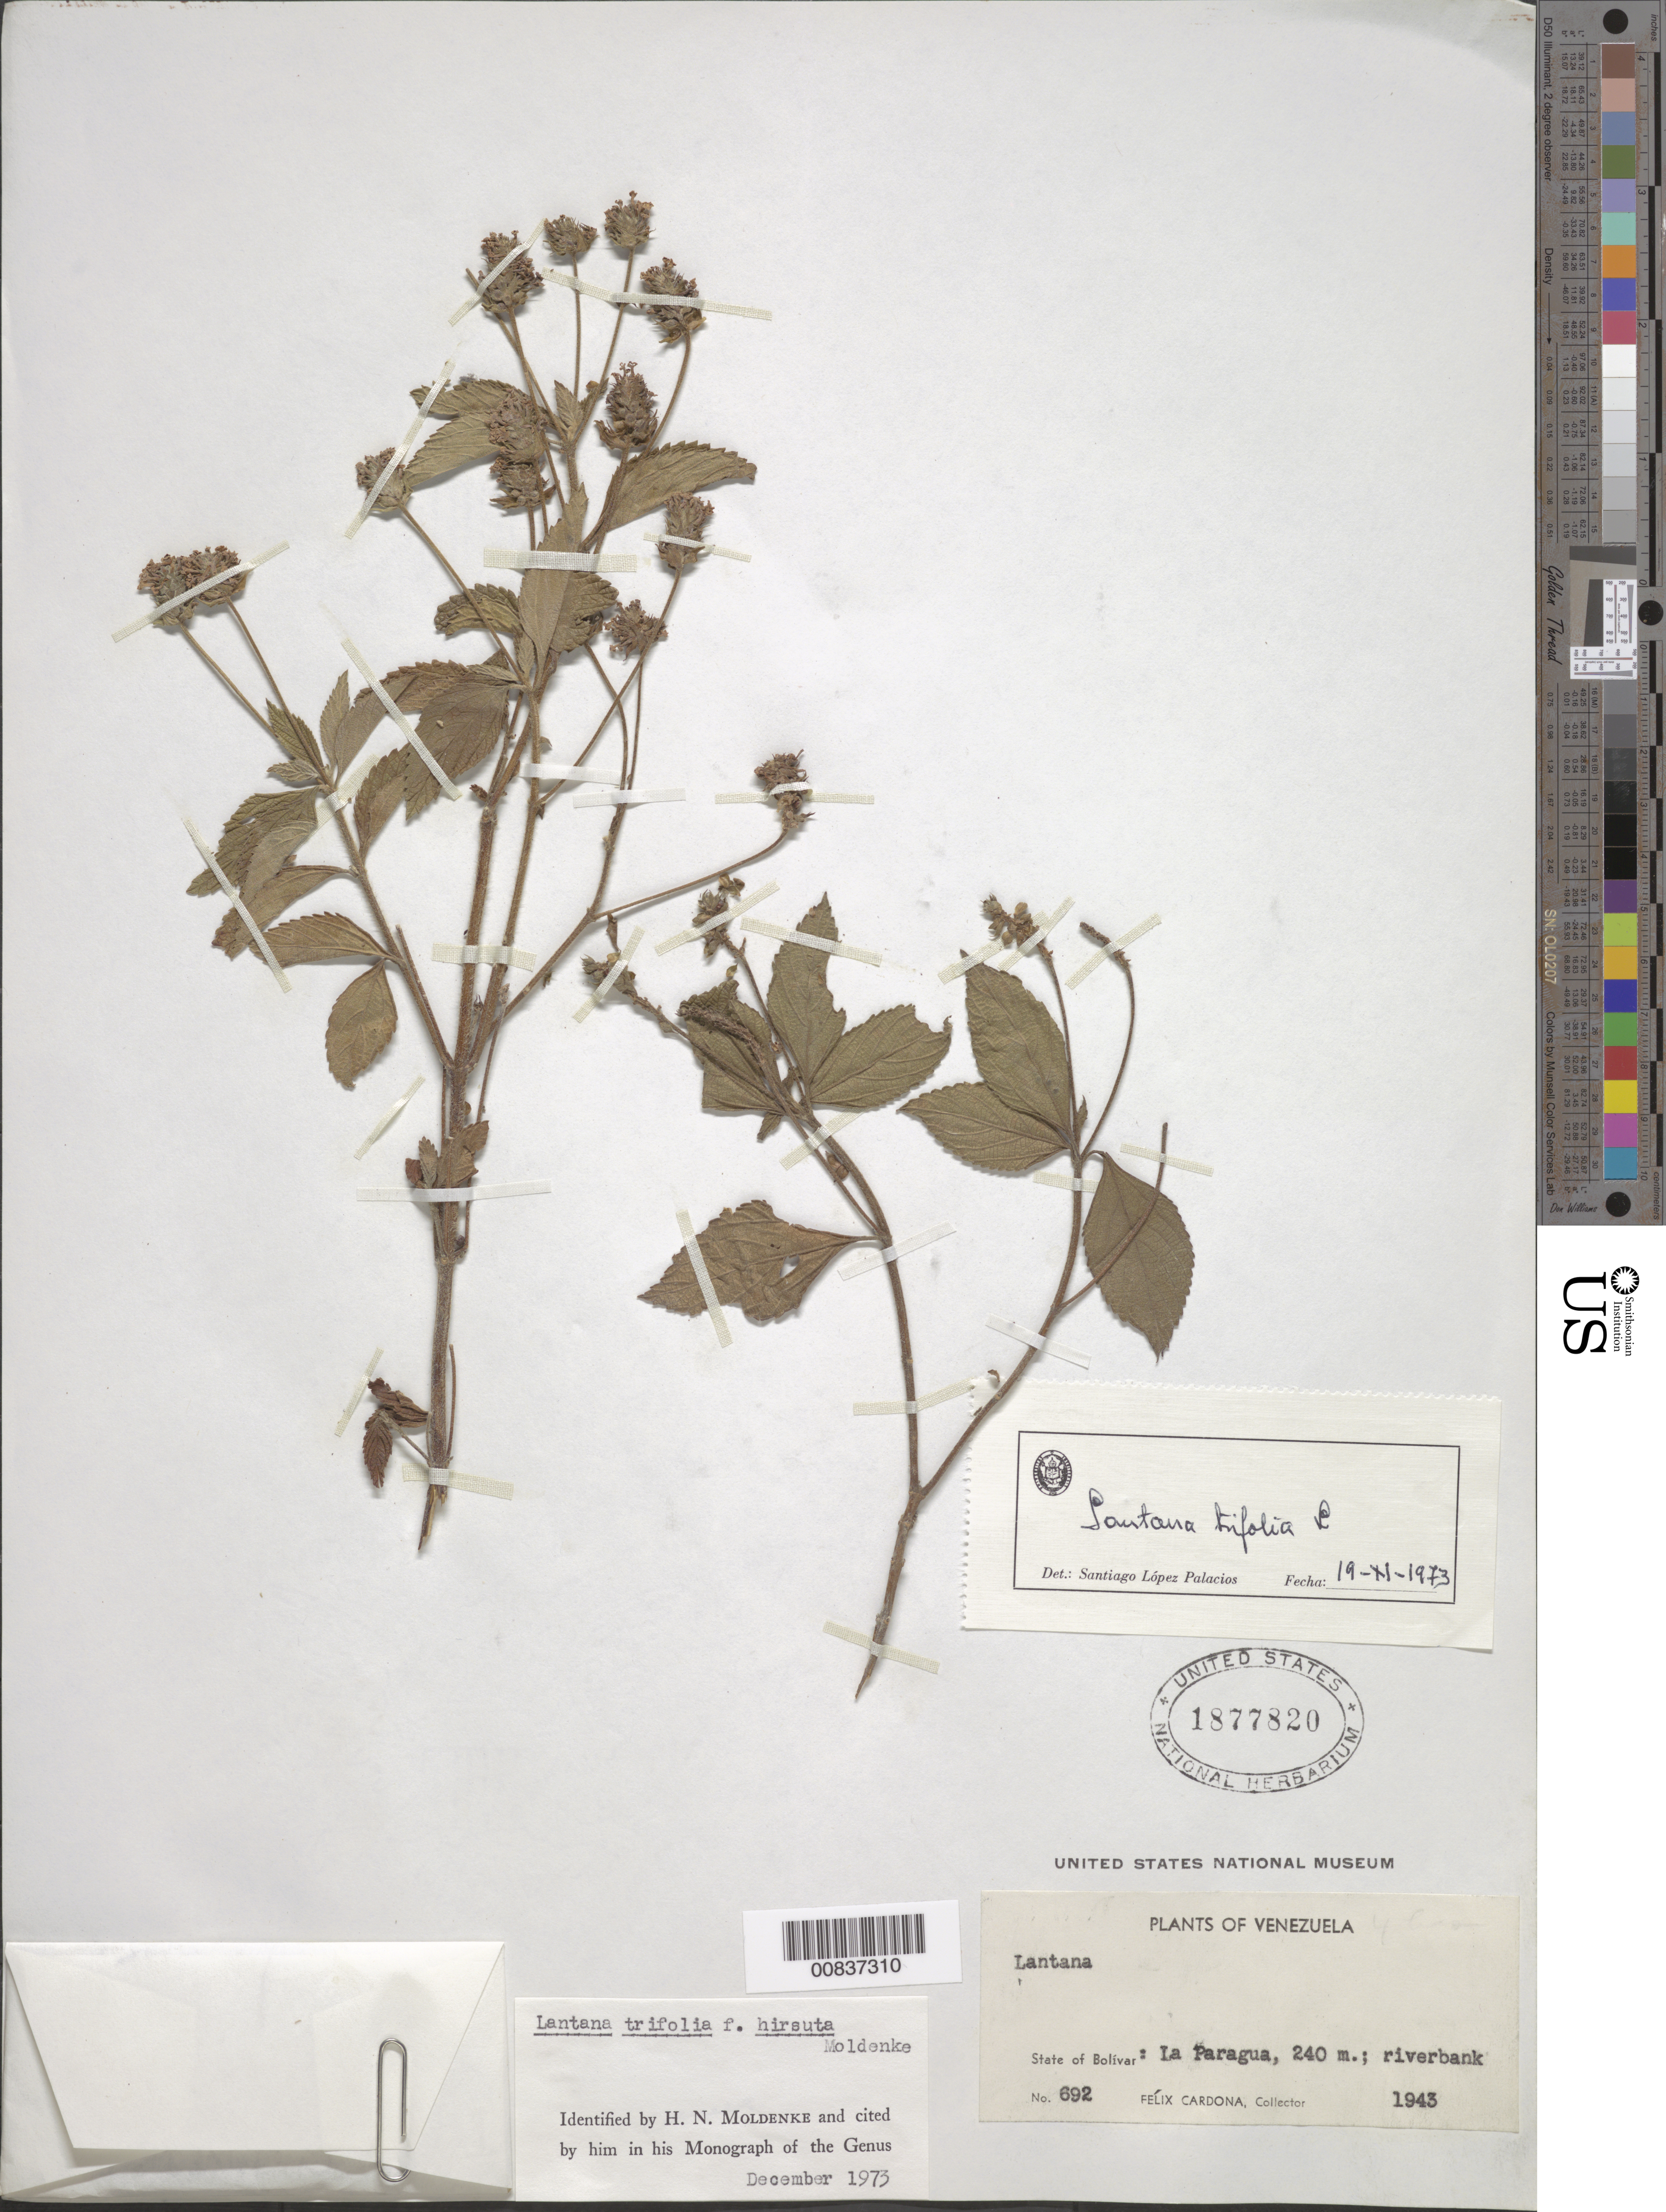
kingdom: Plantae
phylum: Tracheophyta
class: Magnoliopsida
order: Lamiales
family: Verbenaceae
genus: Lantana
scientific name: Lantana trifolia f. hirsuta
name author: Moldenke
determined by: Moldenke, H. N.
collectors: F. Cardona Puig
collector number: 692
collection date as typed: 1943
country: Venezuela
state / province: Bolívar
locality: La Paragua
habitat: Riverbank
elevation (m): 240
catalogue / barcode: US 1877820